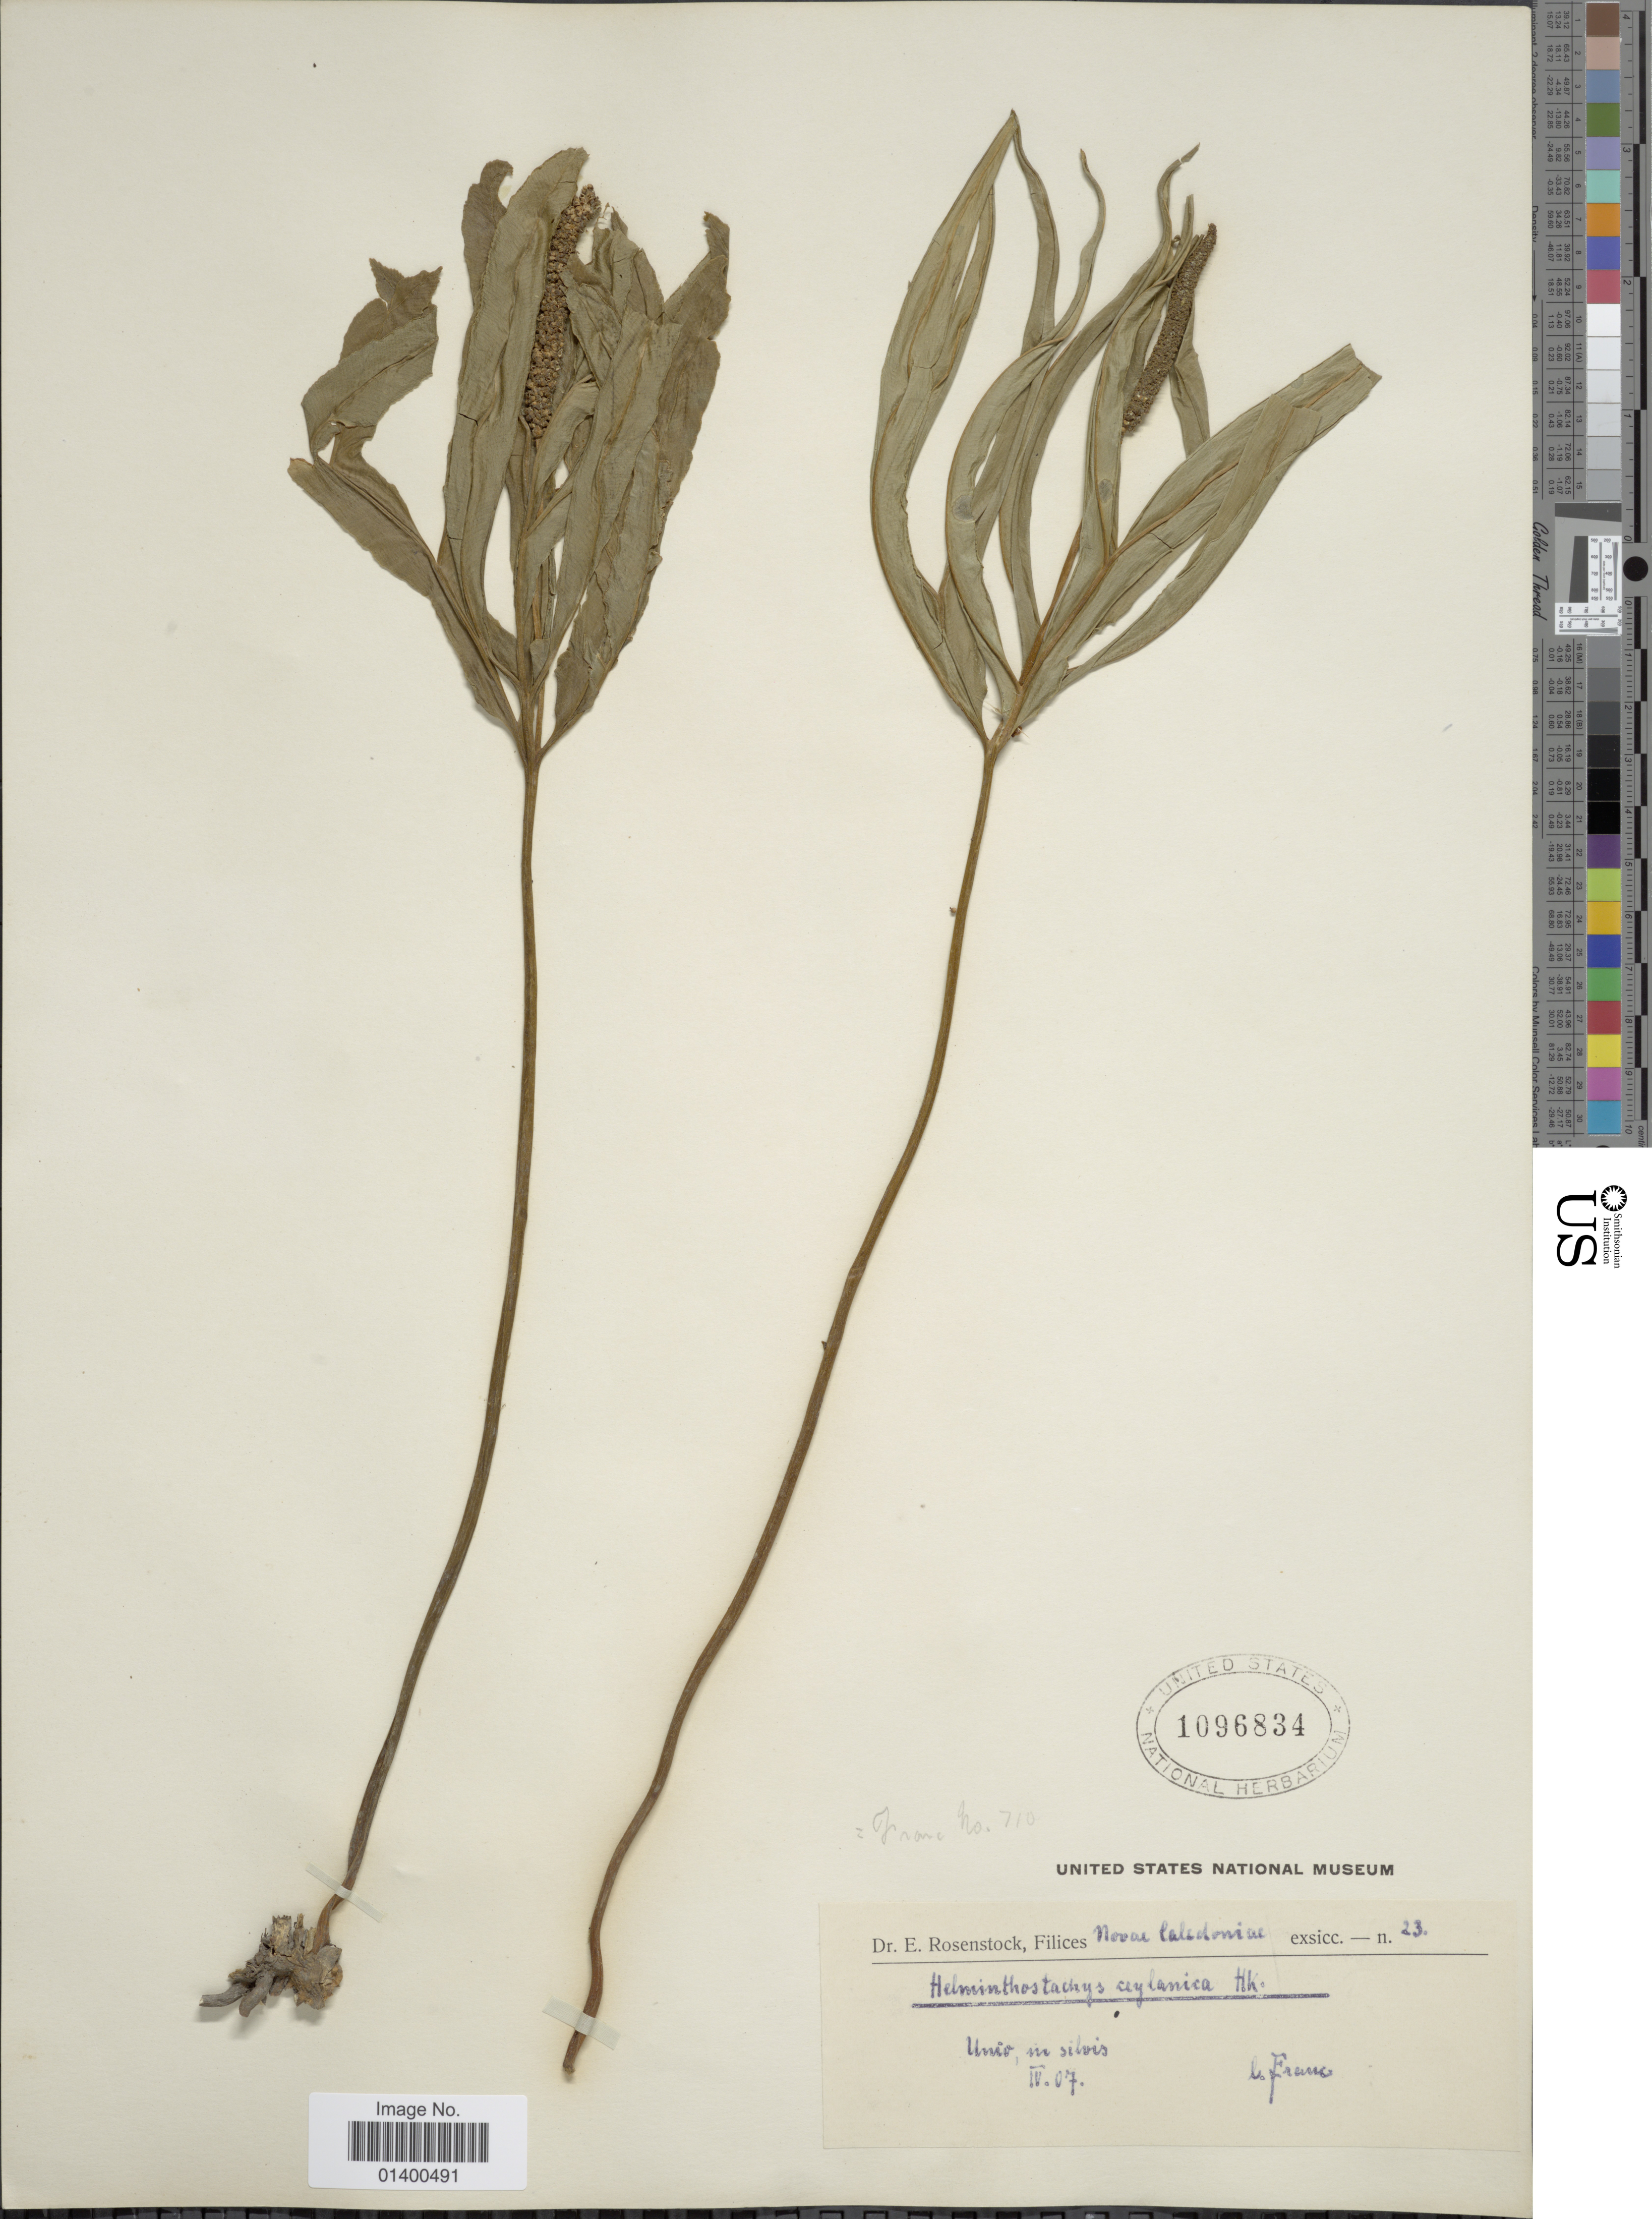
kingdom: Plantae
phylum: Tracheophyta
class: Polypodiopsida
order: Ophioglossales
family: Ophioglossaceae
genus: Helminthostachys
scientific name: Helminthostachys zeylanica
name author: (L.) Hook.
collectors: Franc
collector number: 23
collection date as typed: Transcribed d/m/y: /4/17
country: New Caledonia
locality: Unio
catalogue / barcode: US 1096834